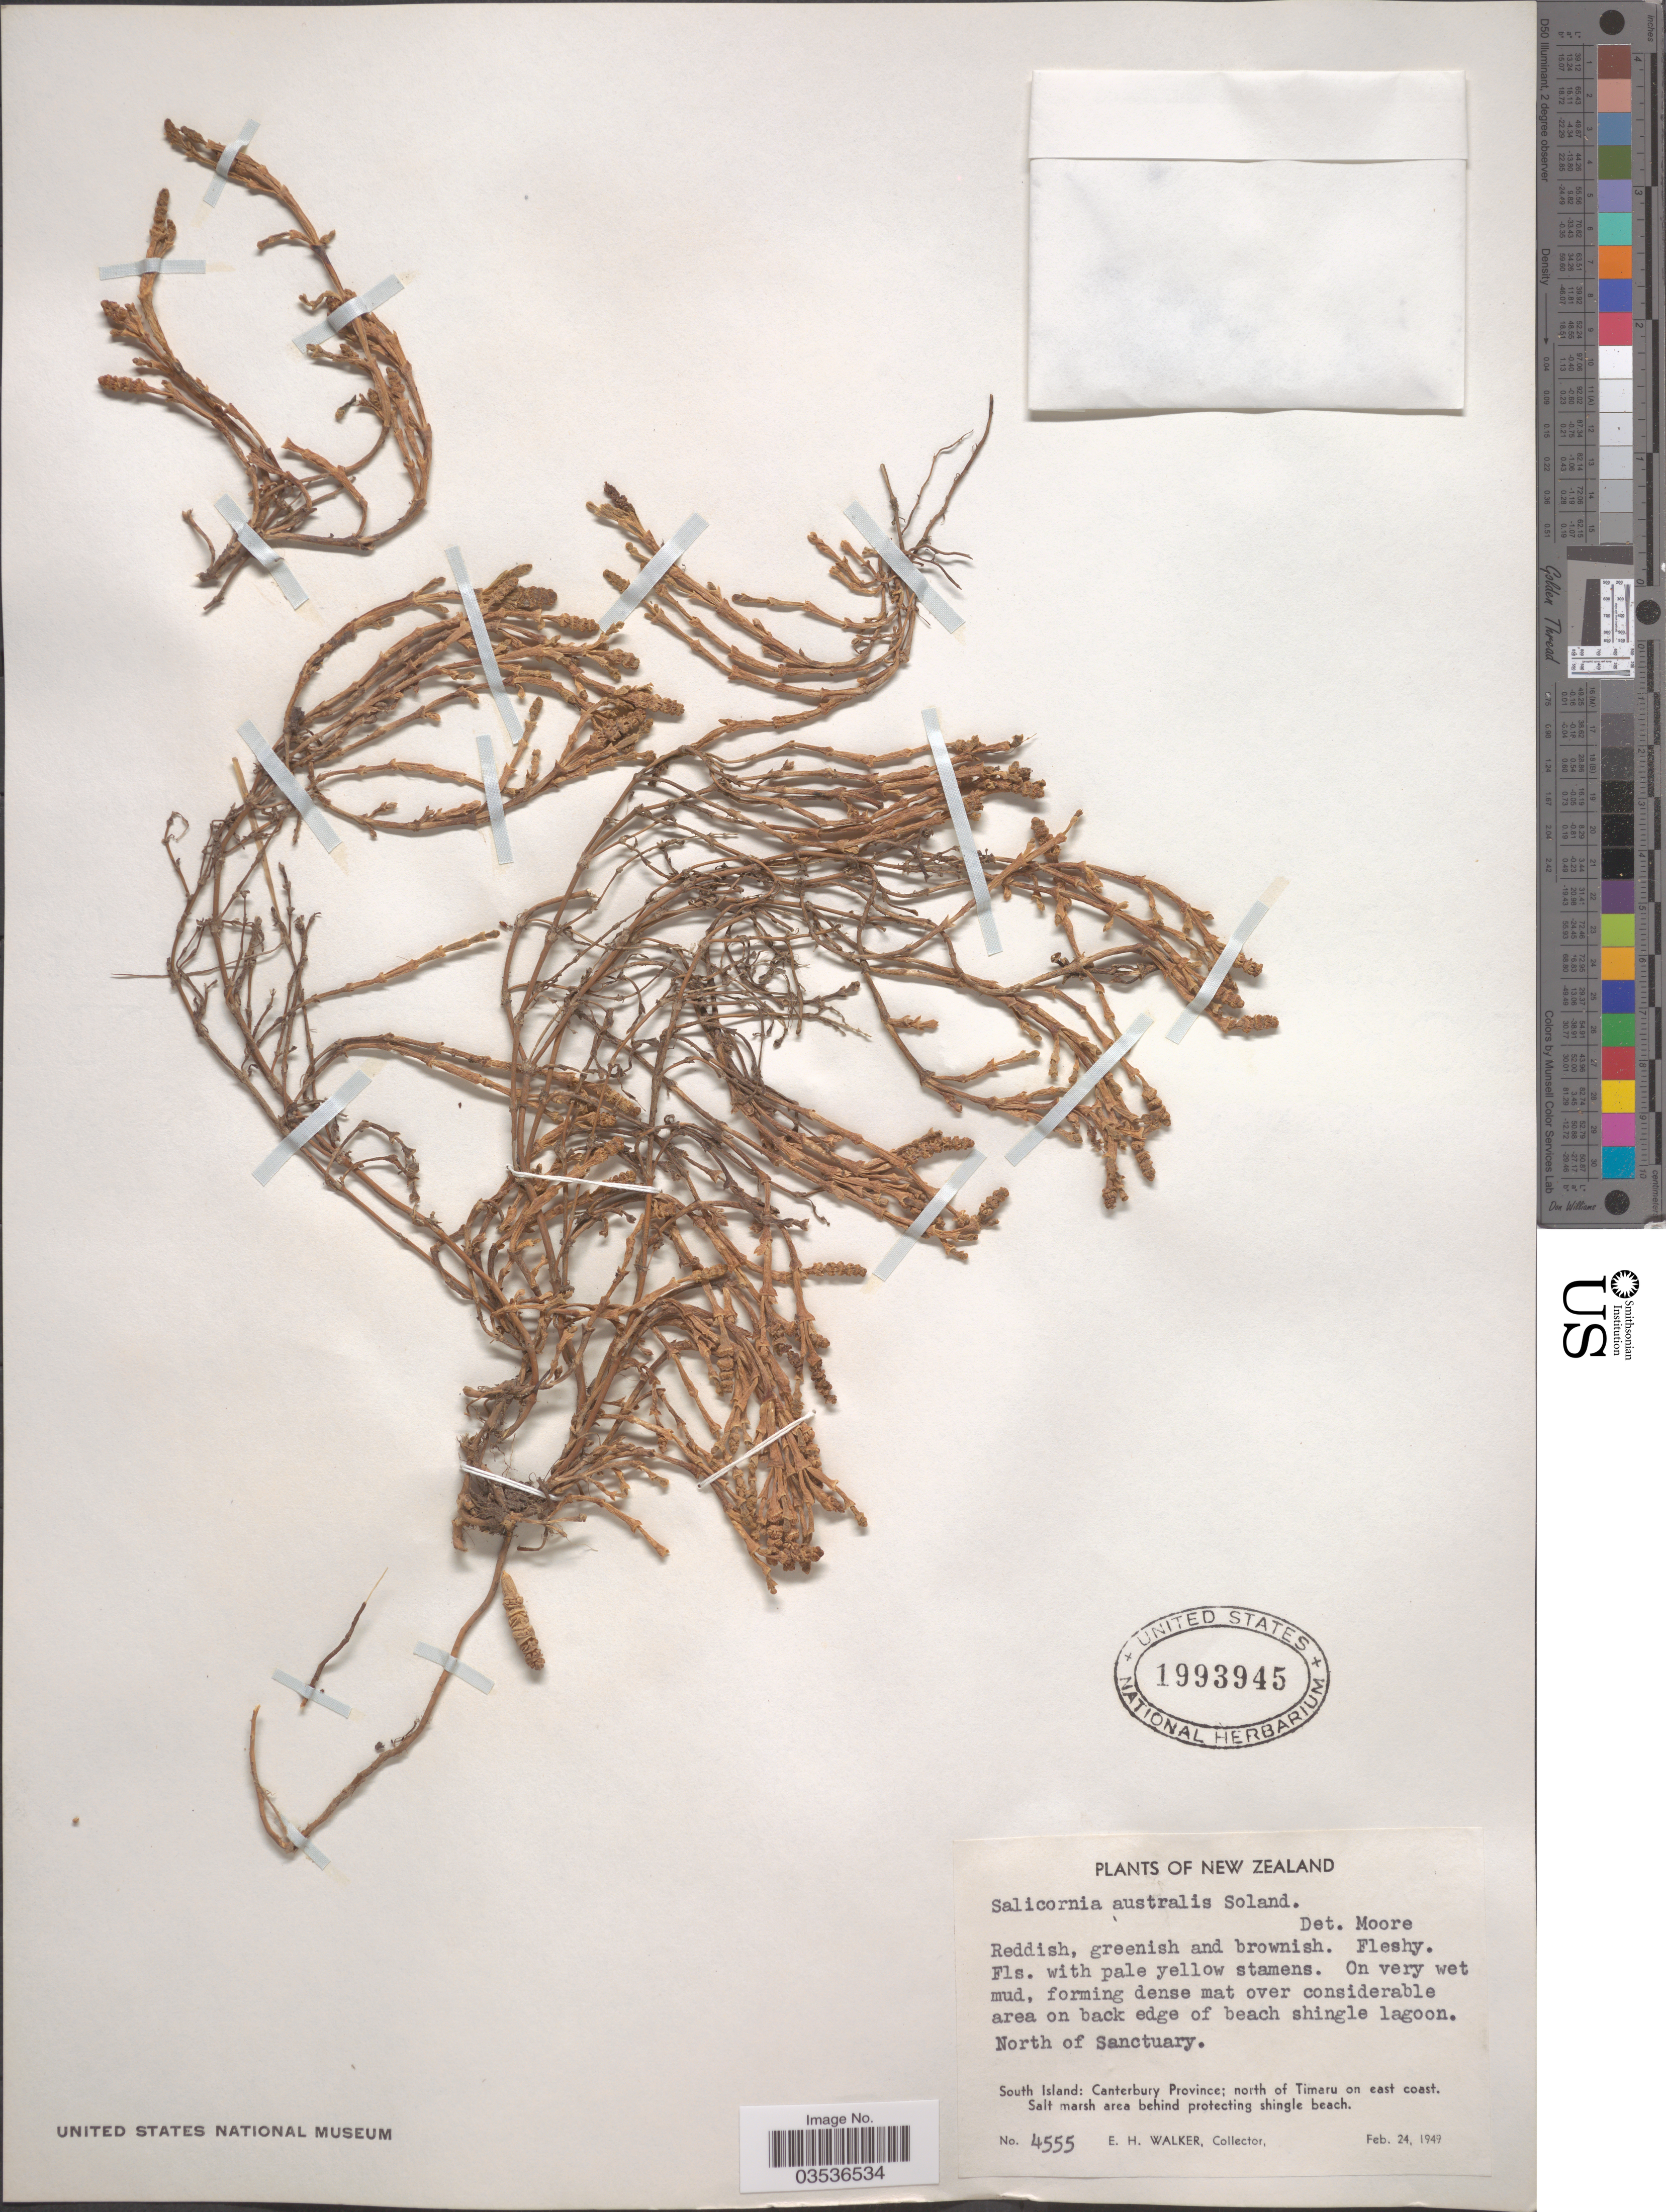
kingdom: Plantae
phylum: Tracheophyta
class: Magnoliopsida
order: Caryophyllales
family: Amaranthaceae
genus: Salicornia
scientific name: Salicornia australis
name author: Sol. ex F. Muell.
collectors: E. H. Walker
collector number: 4555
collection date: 1949-02-24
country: New Zealand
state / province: Canterbury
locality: South Island; north of Timaru on east coast. North of Sanctuary.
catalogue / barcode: US 1993945